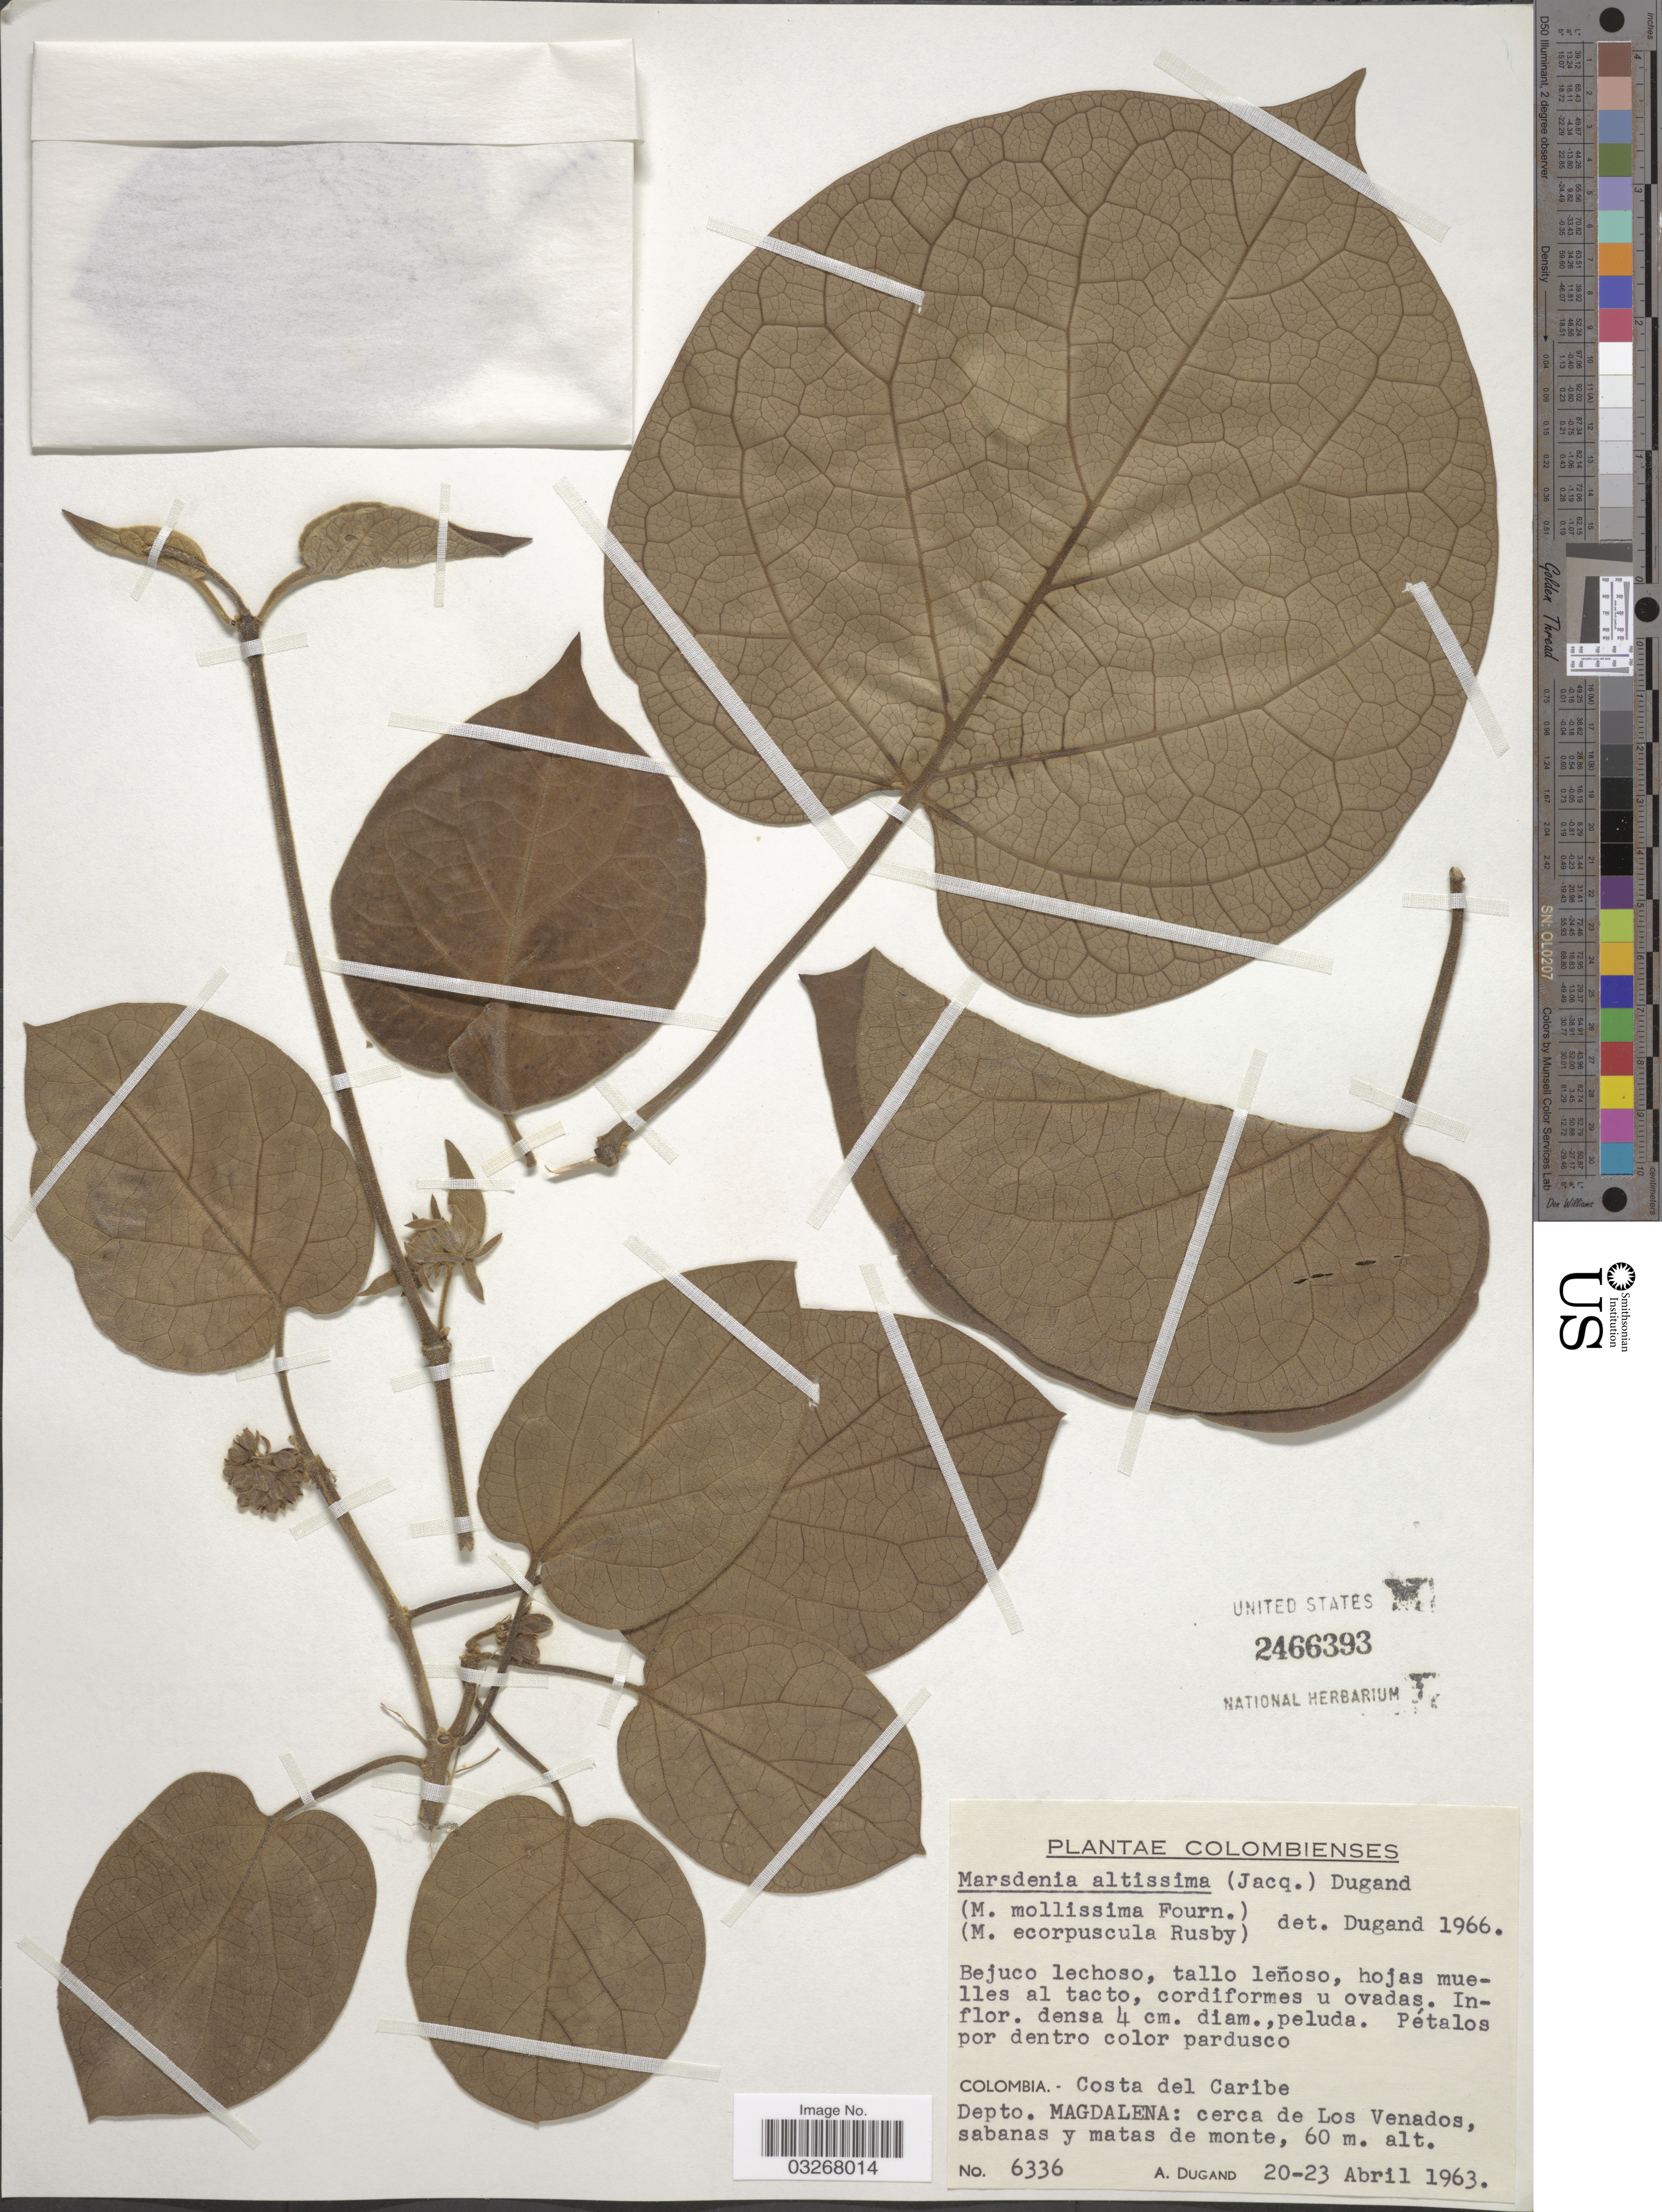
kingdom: Plantae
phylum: Tracheophyta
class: Magnoliopsida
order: Gentianales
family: Apocynaceae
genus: Marsdenia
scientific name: Marsdenia altissima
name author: (Jacq.) Dugand G.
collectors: A. Dugand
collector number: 6336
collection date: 1963-04-20/1963-04-23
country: Colombia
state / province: Magdalena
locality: Costa Del Caribe, Depto. Magdalena: cerca de Los Venados, sabanas y matas de monte.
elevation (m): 60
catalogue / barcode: US 2466393